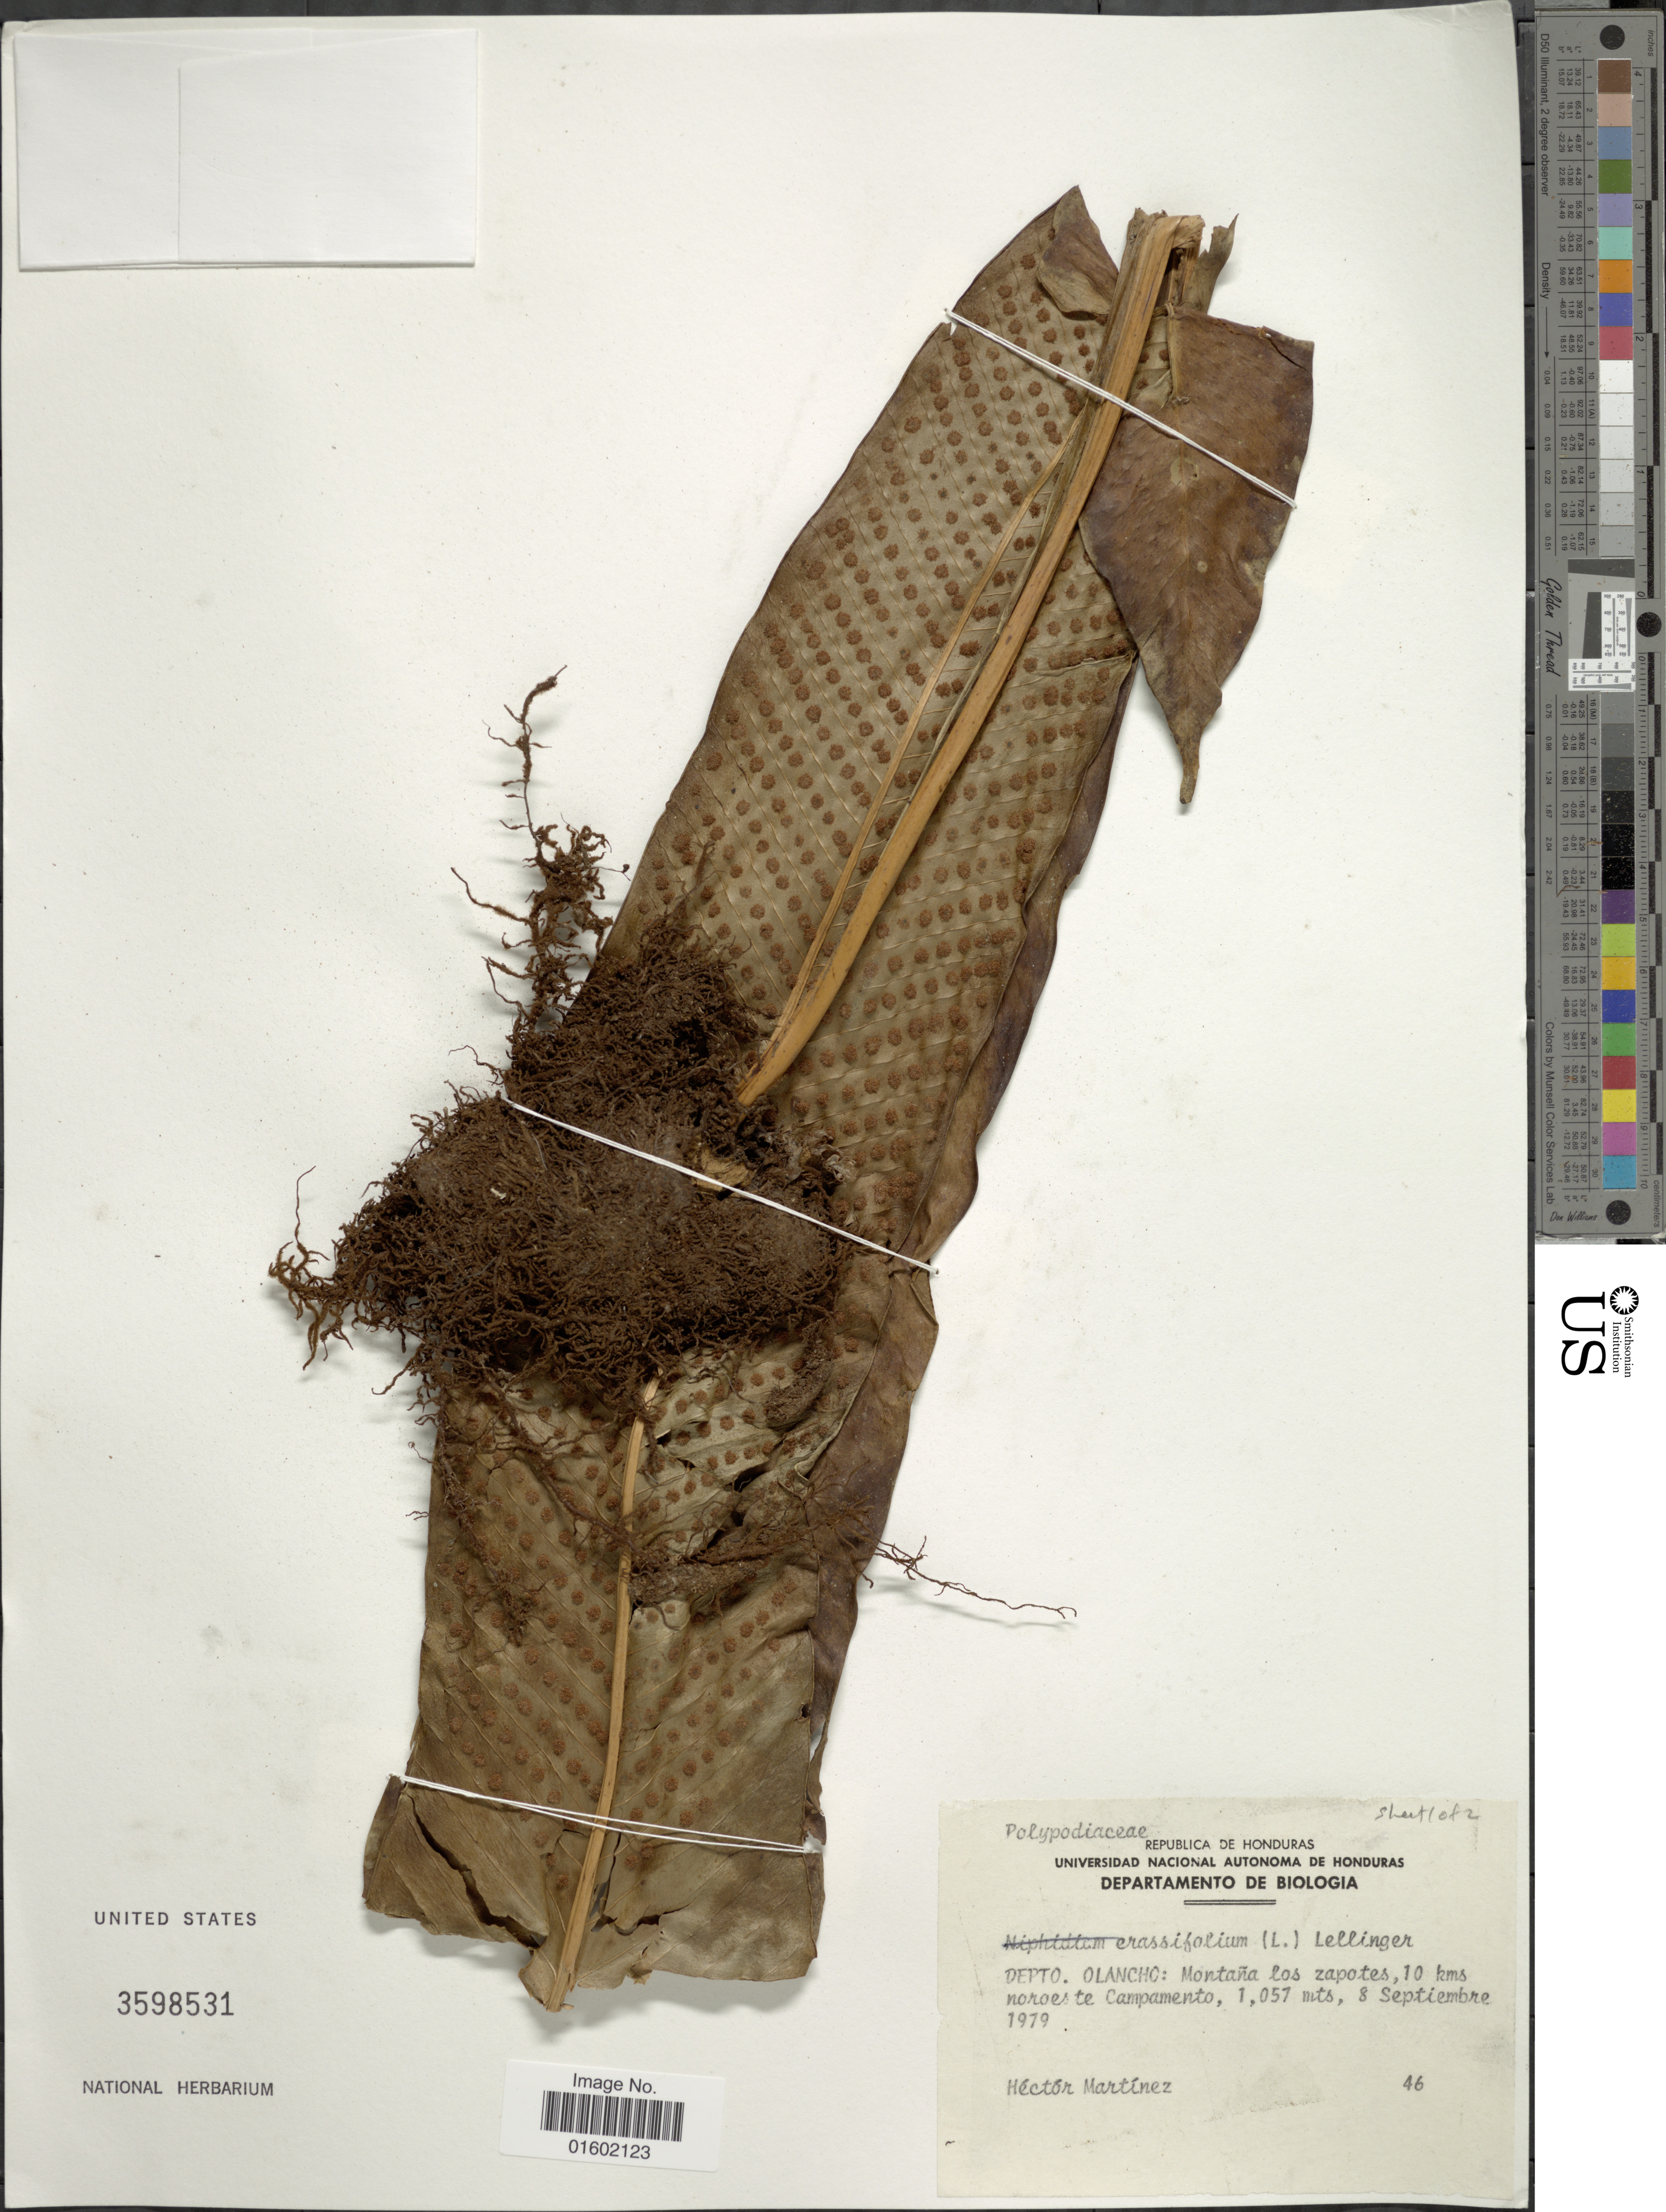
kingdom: Plantae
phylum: Tracheophyta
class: Polypodiopsida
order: Polypodiales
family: Polypodiaceae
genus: Niphidium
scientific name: Niphidium crassifolium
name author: (L.) Lellinger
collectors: H. Martínez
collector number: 46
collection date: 1979-09-08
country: Honduras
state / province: Olancho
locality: Montana los zapotes, 10 kms noroes te Campameto, Dept. Olancho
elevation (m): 1057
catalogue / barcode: US 3598531